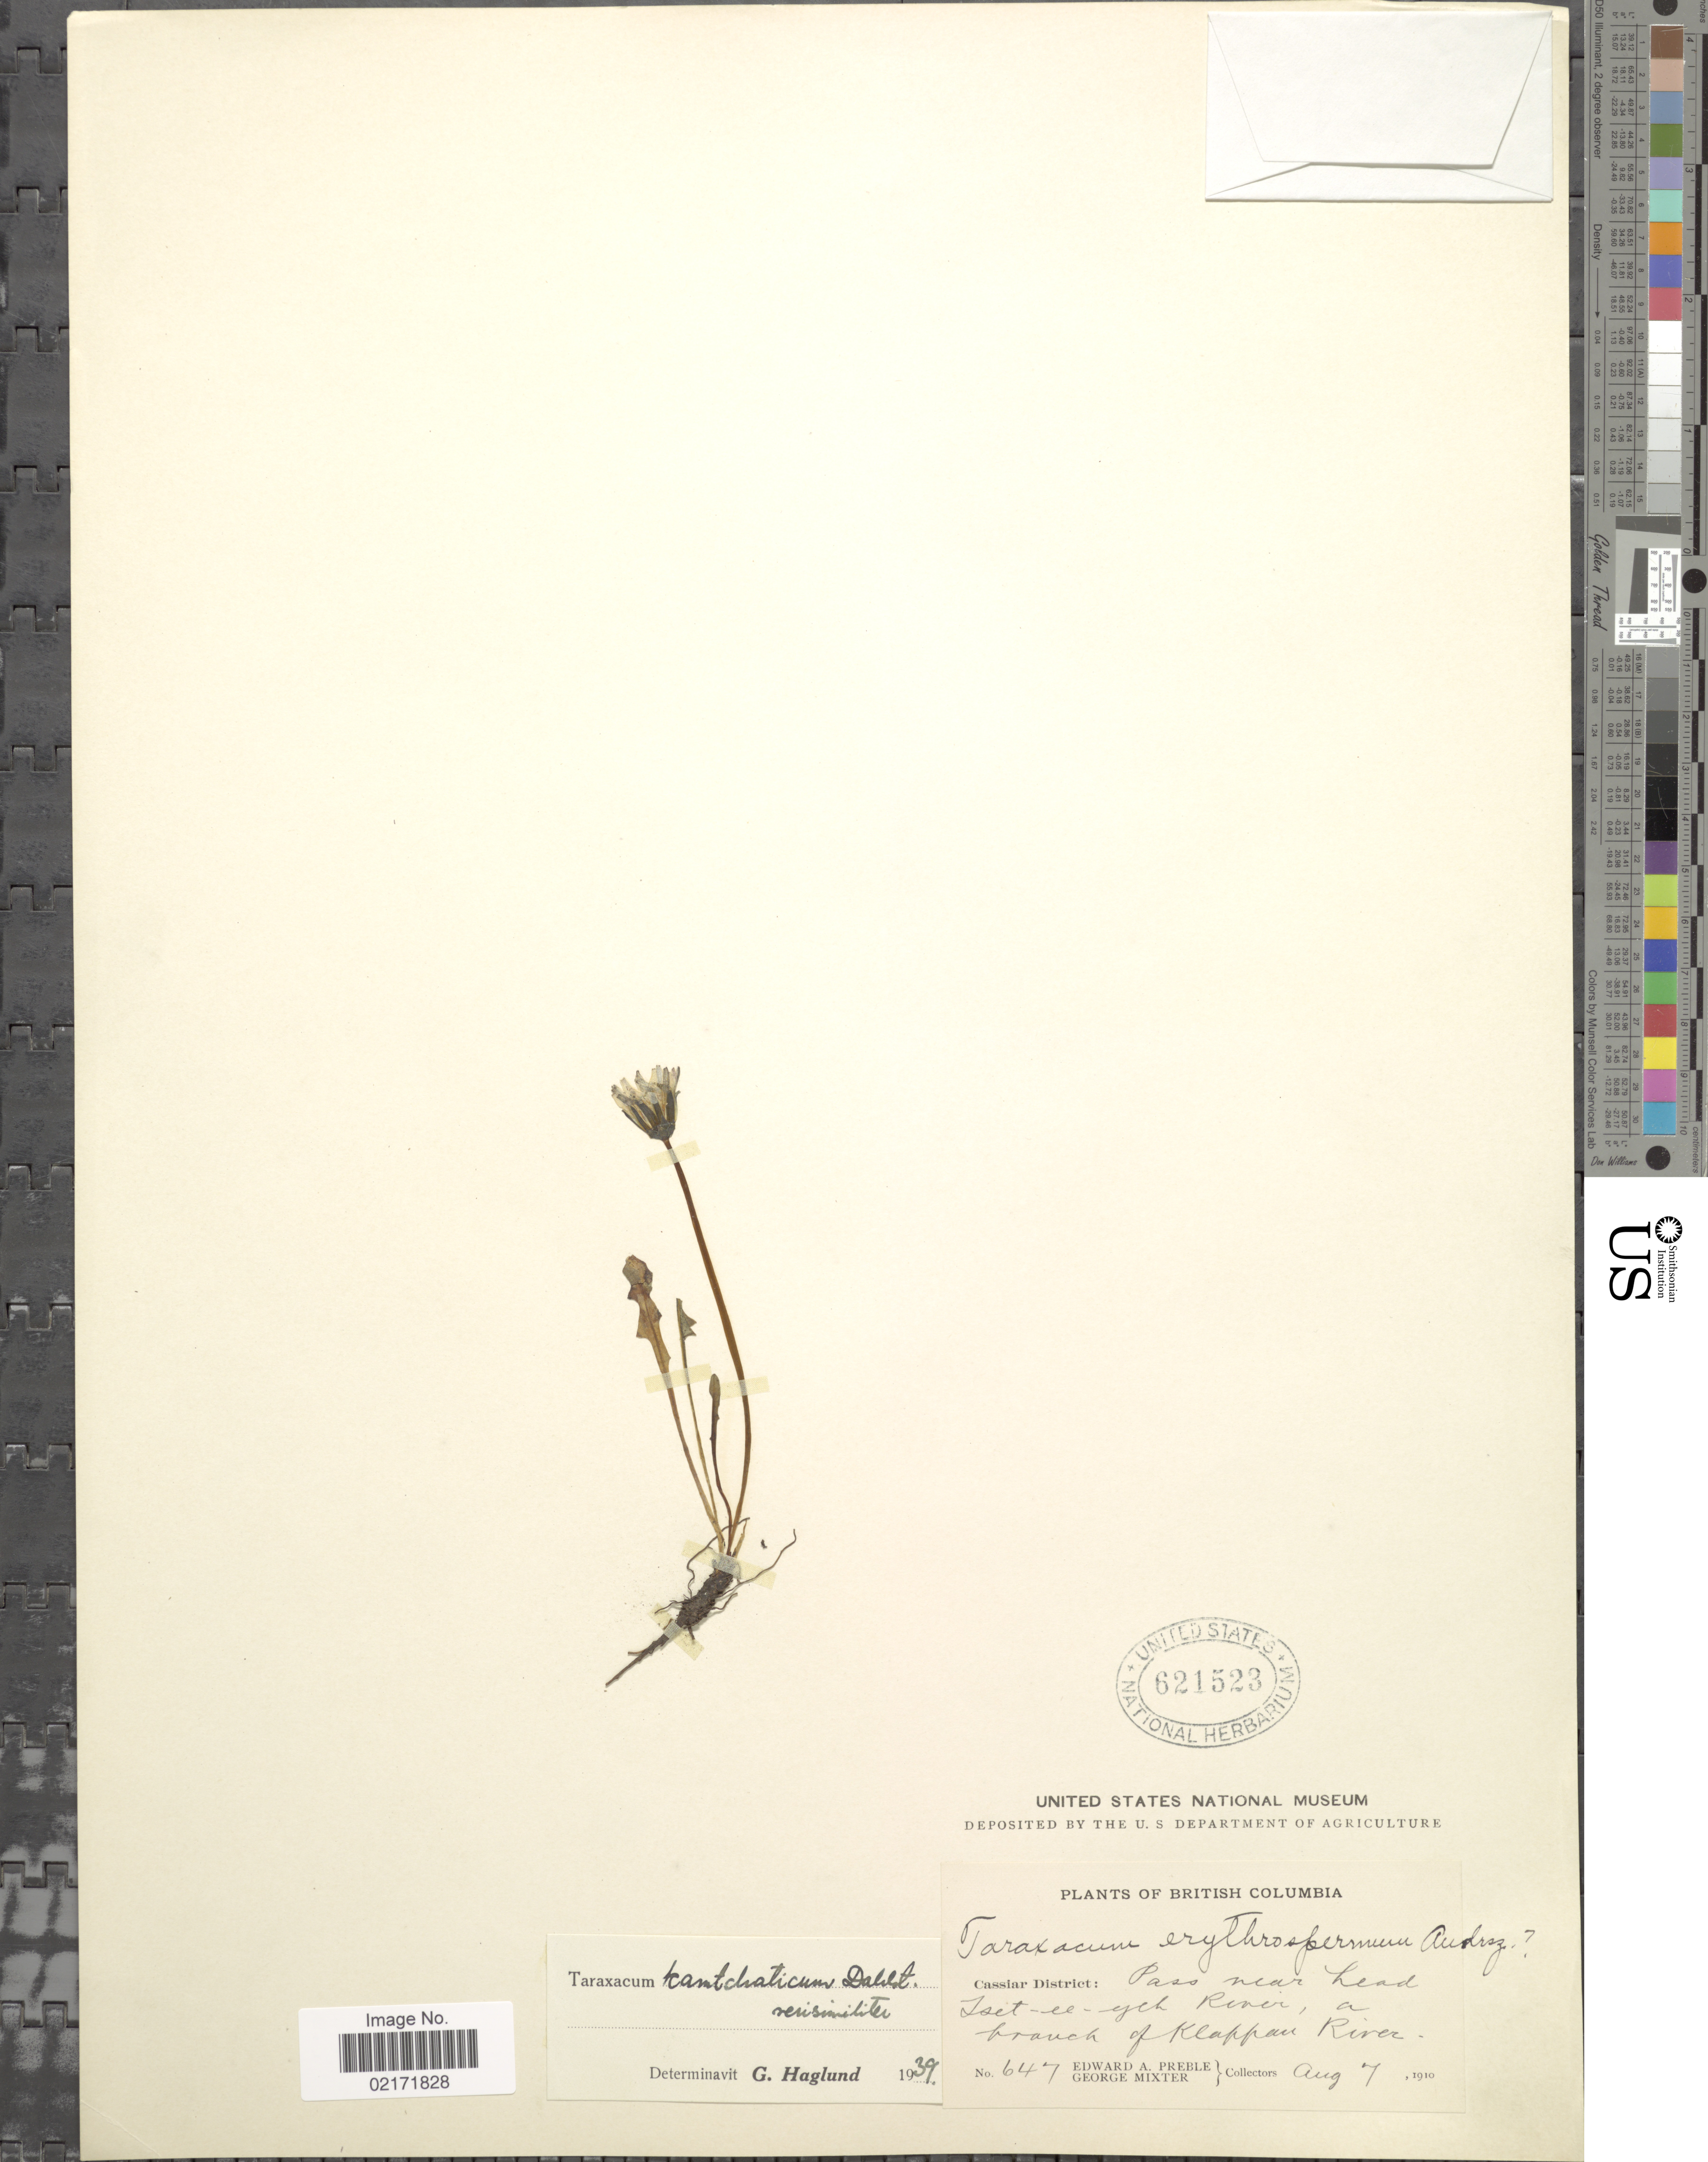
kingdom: Plantae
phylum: Tracheophyta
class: Magnoliopsida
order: Asterales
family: Asteraceae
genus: Taraxacum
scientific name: Taraxacum alaskanum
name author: Rydb.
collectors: A. Preble & G. Mixter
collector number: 647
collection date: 1910-08-07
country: Canada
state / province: British Columbia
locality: Cassiar District: Pass near head Iset-ee-yeh River, a branch of Klappan River.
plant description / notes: Precise locality edit: Corrected "Isit-ee-yeh River, a banch of Klappau River" to "Iset-ee-yeh River, a branch of Klappan River."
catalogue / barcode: US 621523